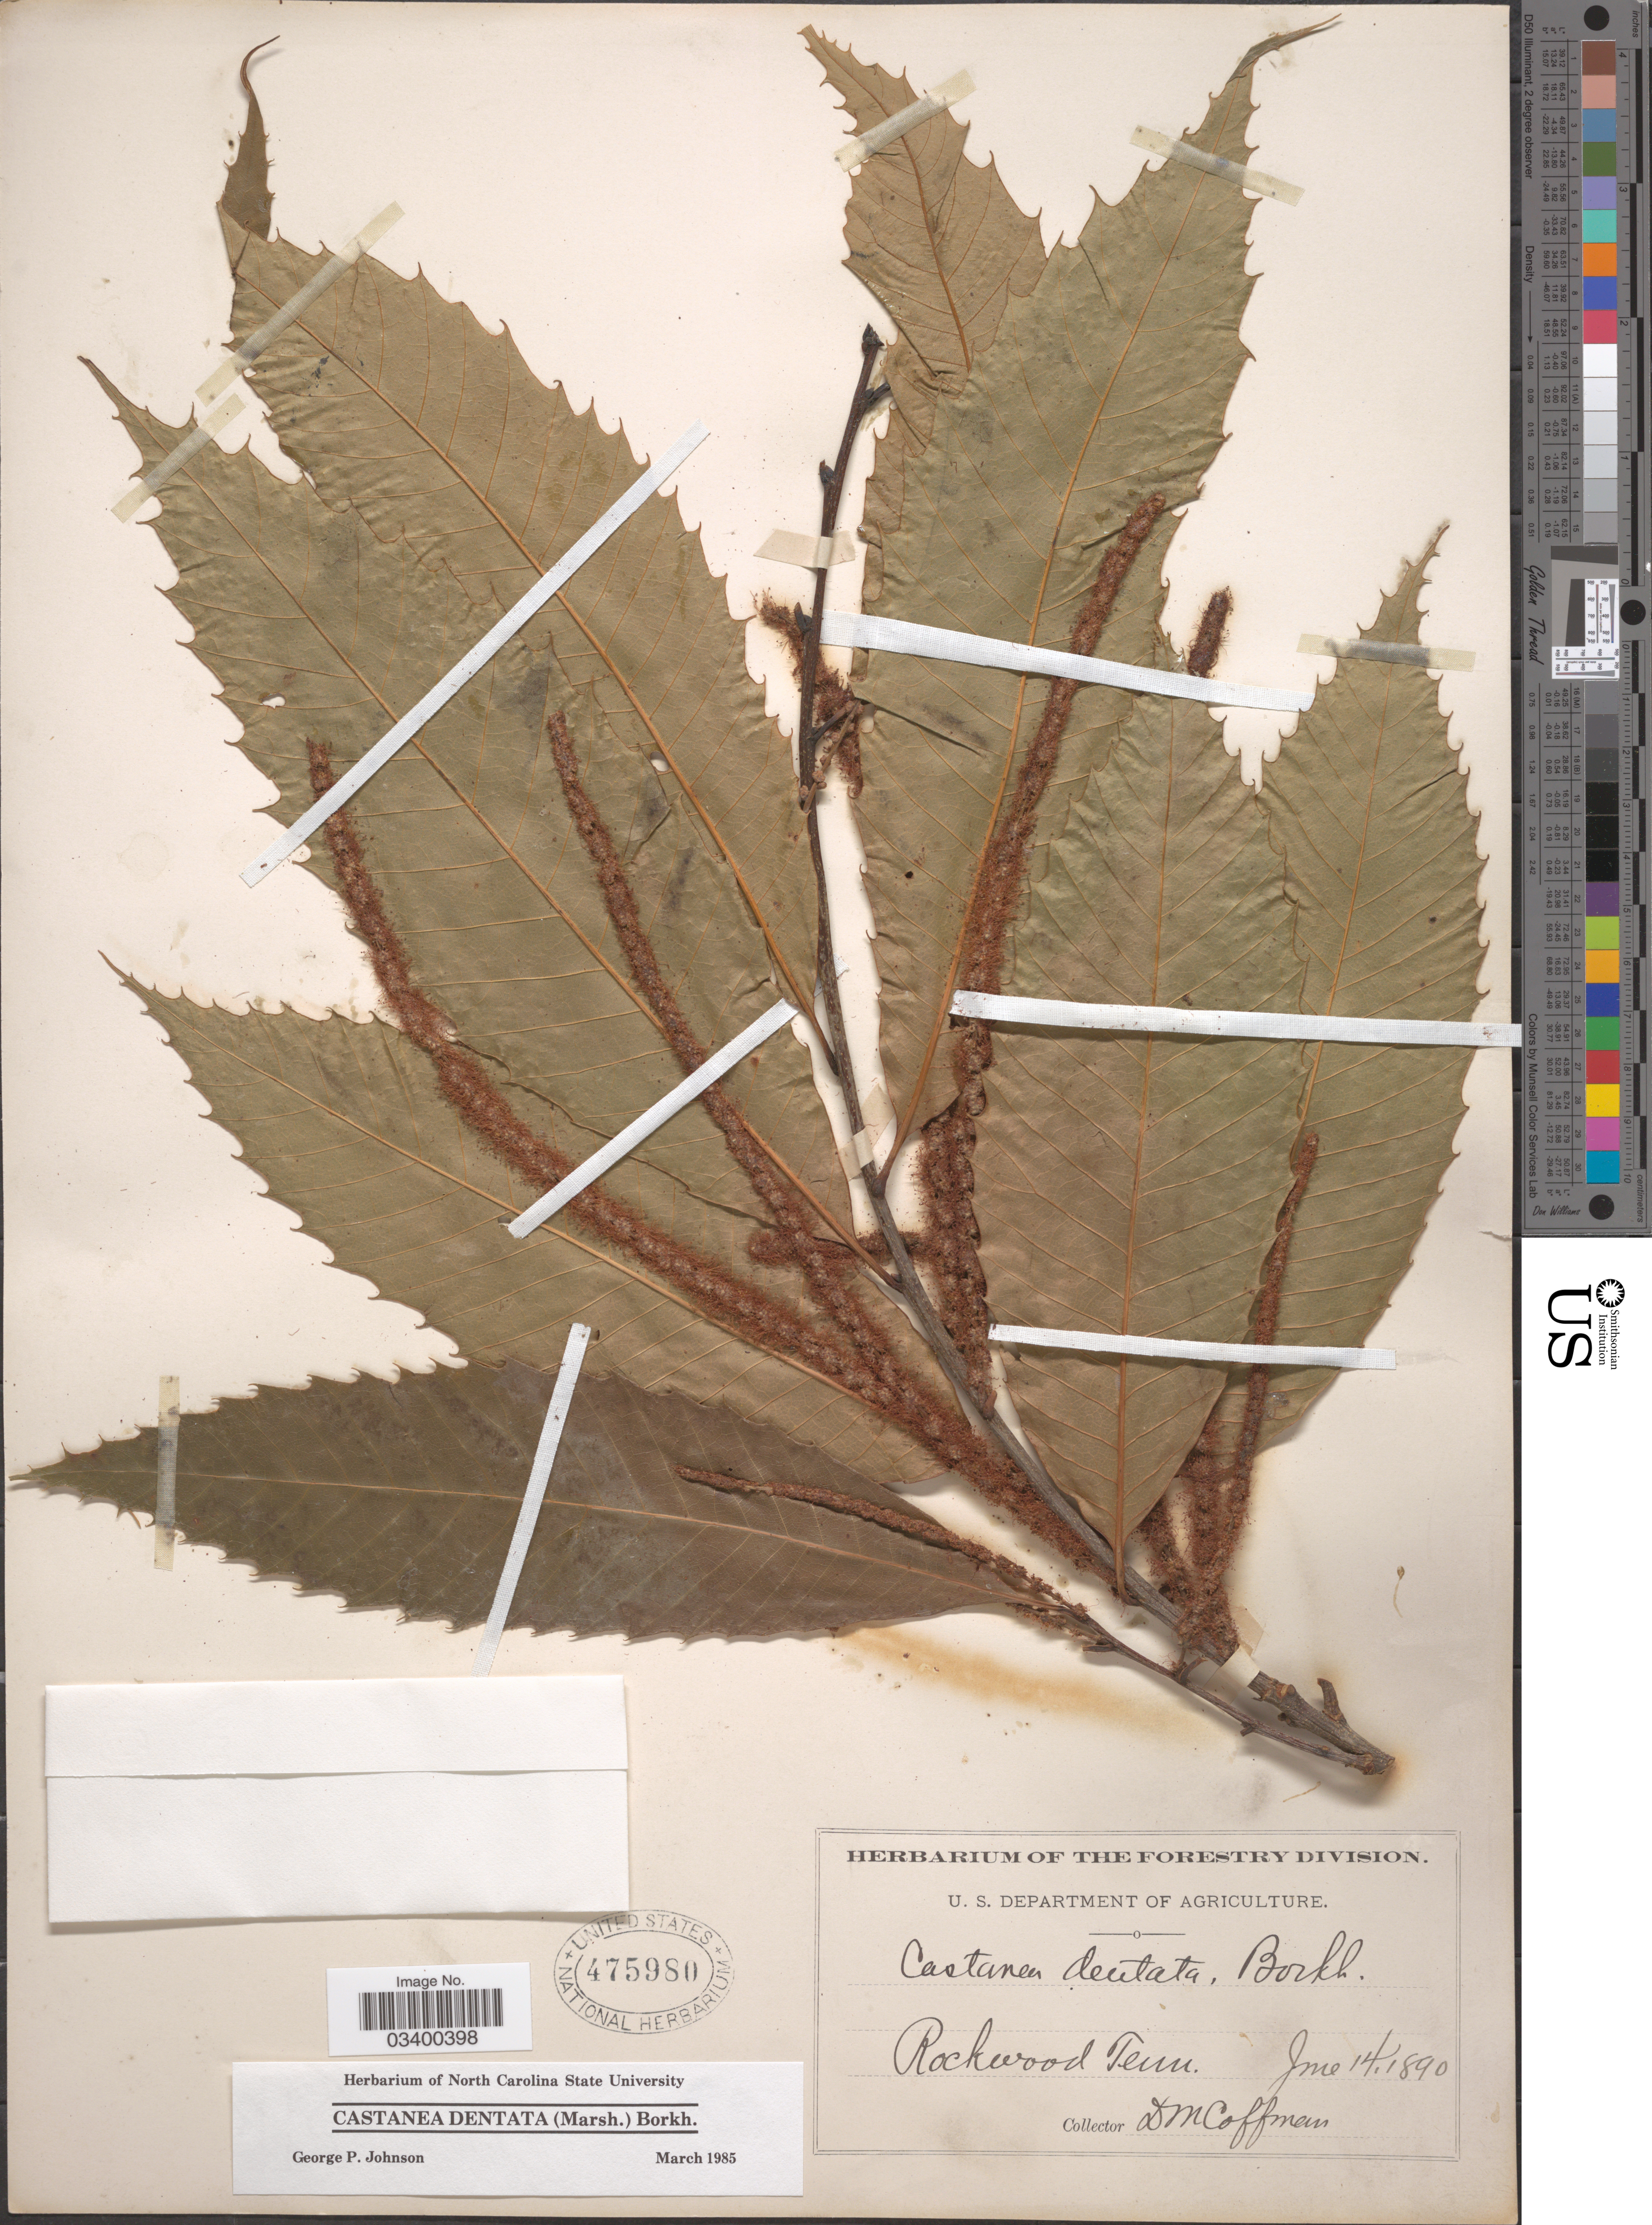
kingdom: Plantae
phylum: Tracheophyta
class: Magnoliopsida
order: Fagales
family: Fagaceae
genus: Castanea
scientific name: Castanea dentata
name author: (Marshall) Borkh.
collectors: D. M. Coffman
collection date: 1890-06-14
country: United States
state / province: Tennessee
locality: Rockwood.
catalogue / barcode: US 475980